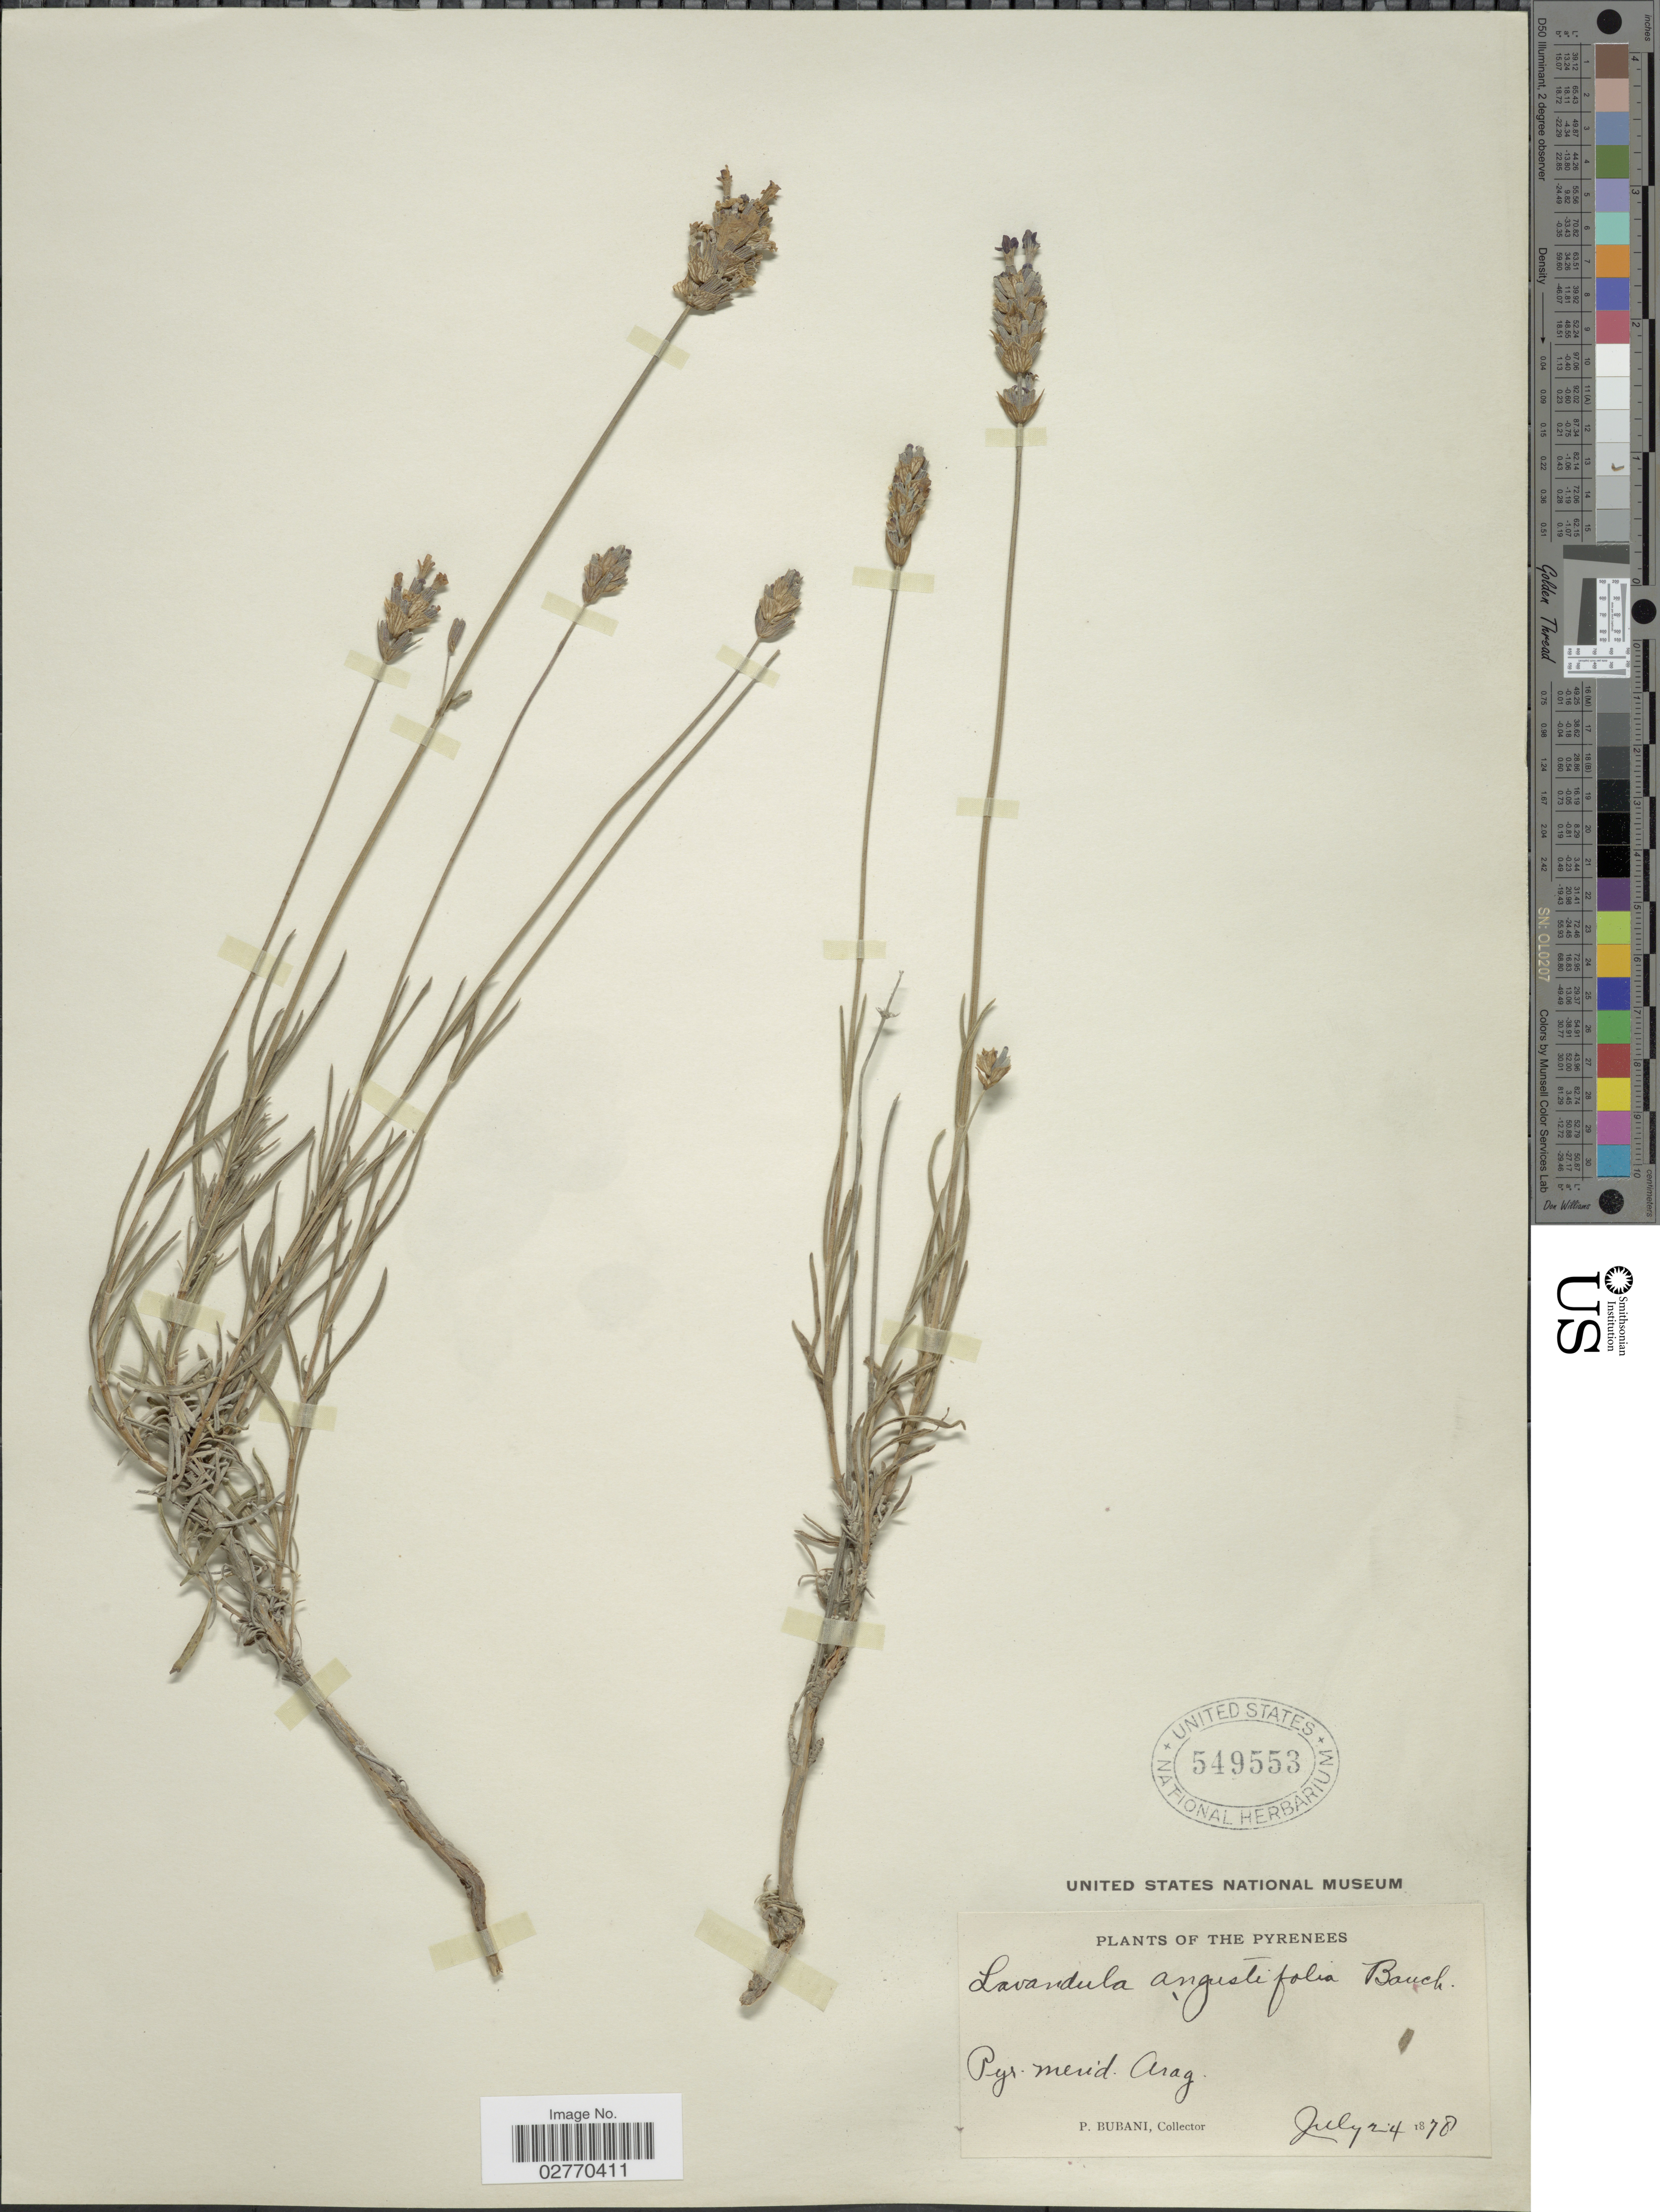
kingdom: Plantae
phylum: Tracheophyta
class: Magnoliopsida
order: Lamiales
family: Lamiaceae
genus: Lavandula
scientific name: Lavandula angustifolia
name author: Mill.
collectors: P. Bubani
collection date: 1878-07-24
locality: Pyrenees. Pyr. merid. Arag.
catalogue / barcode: US 549553